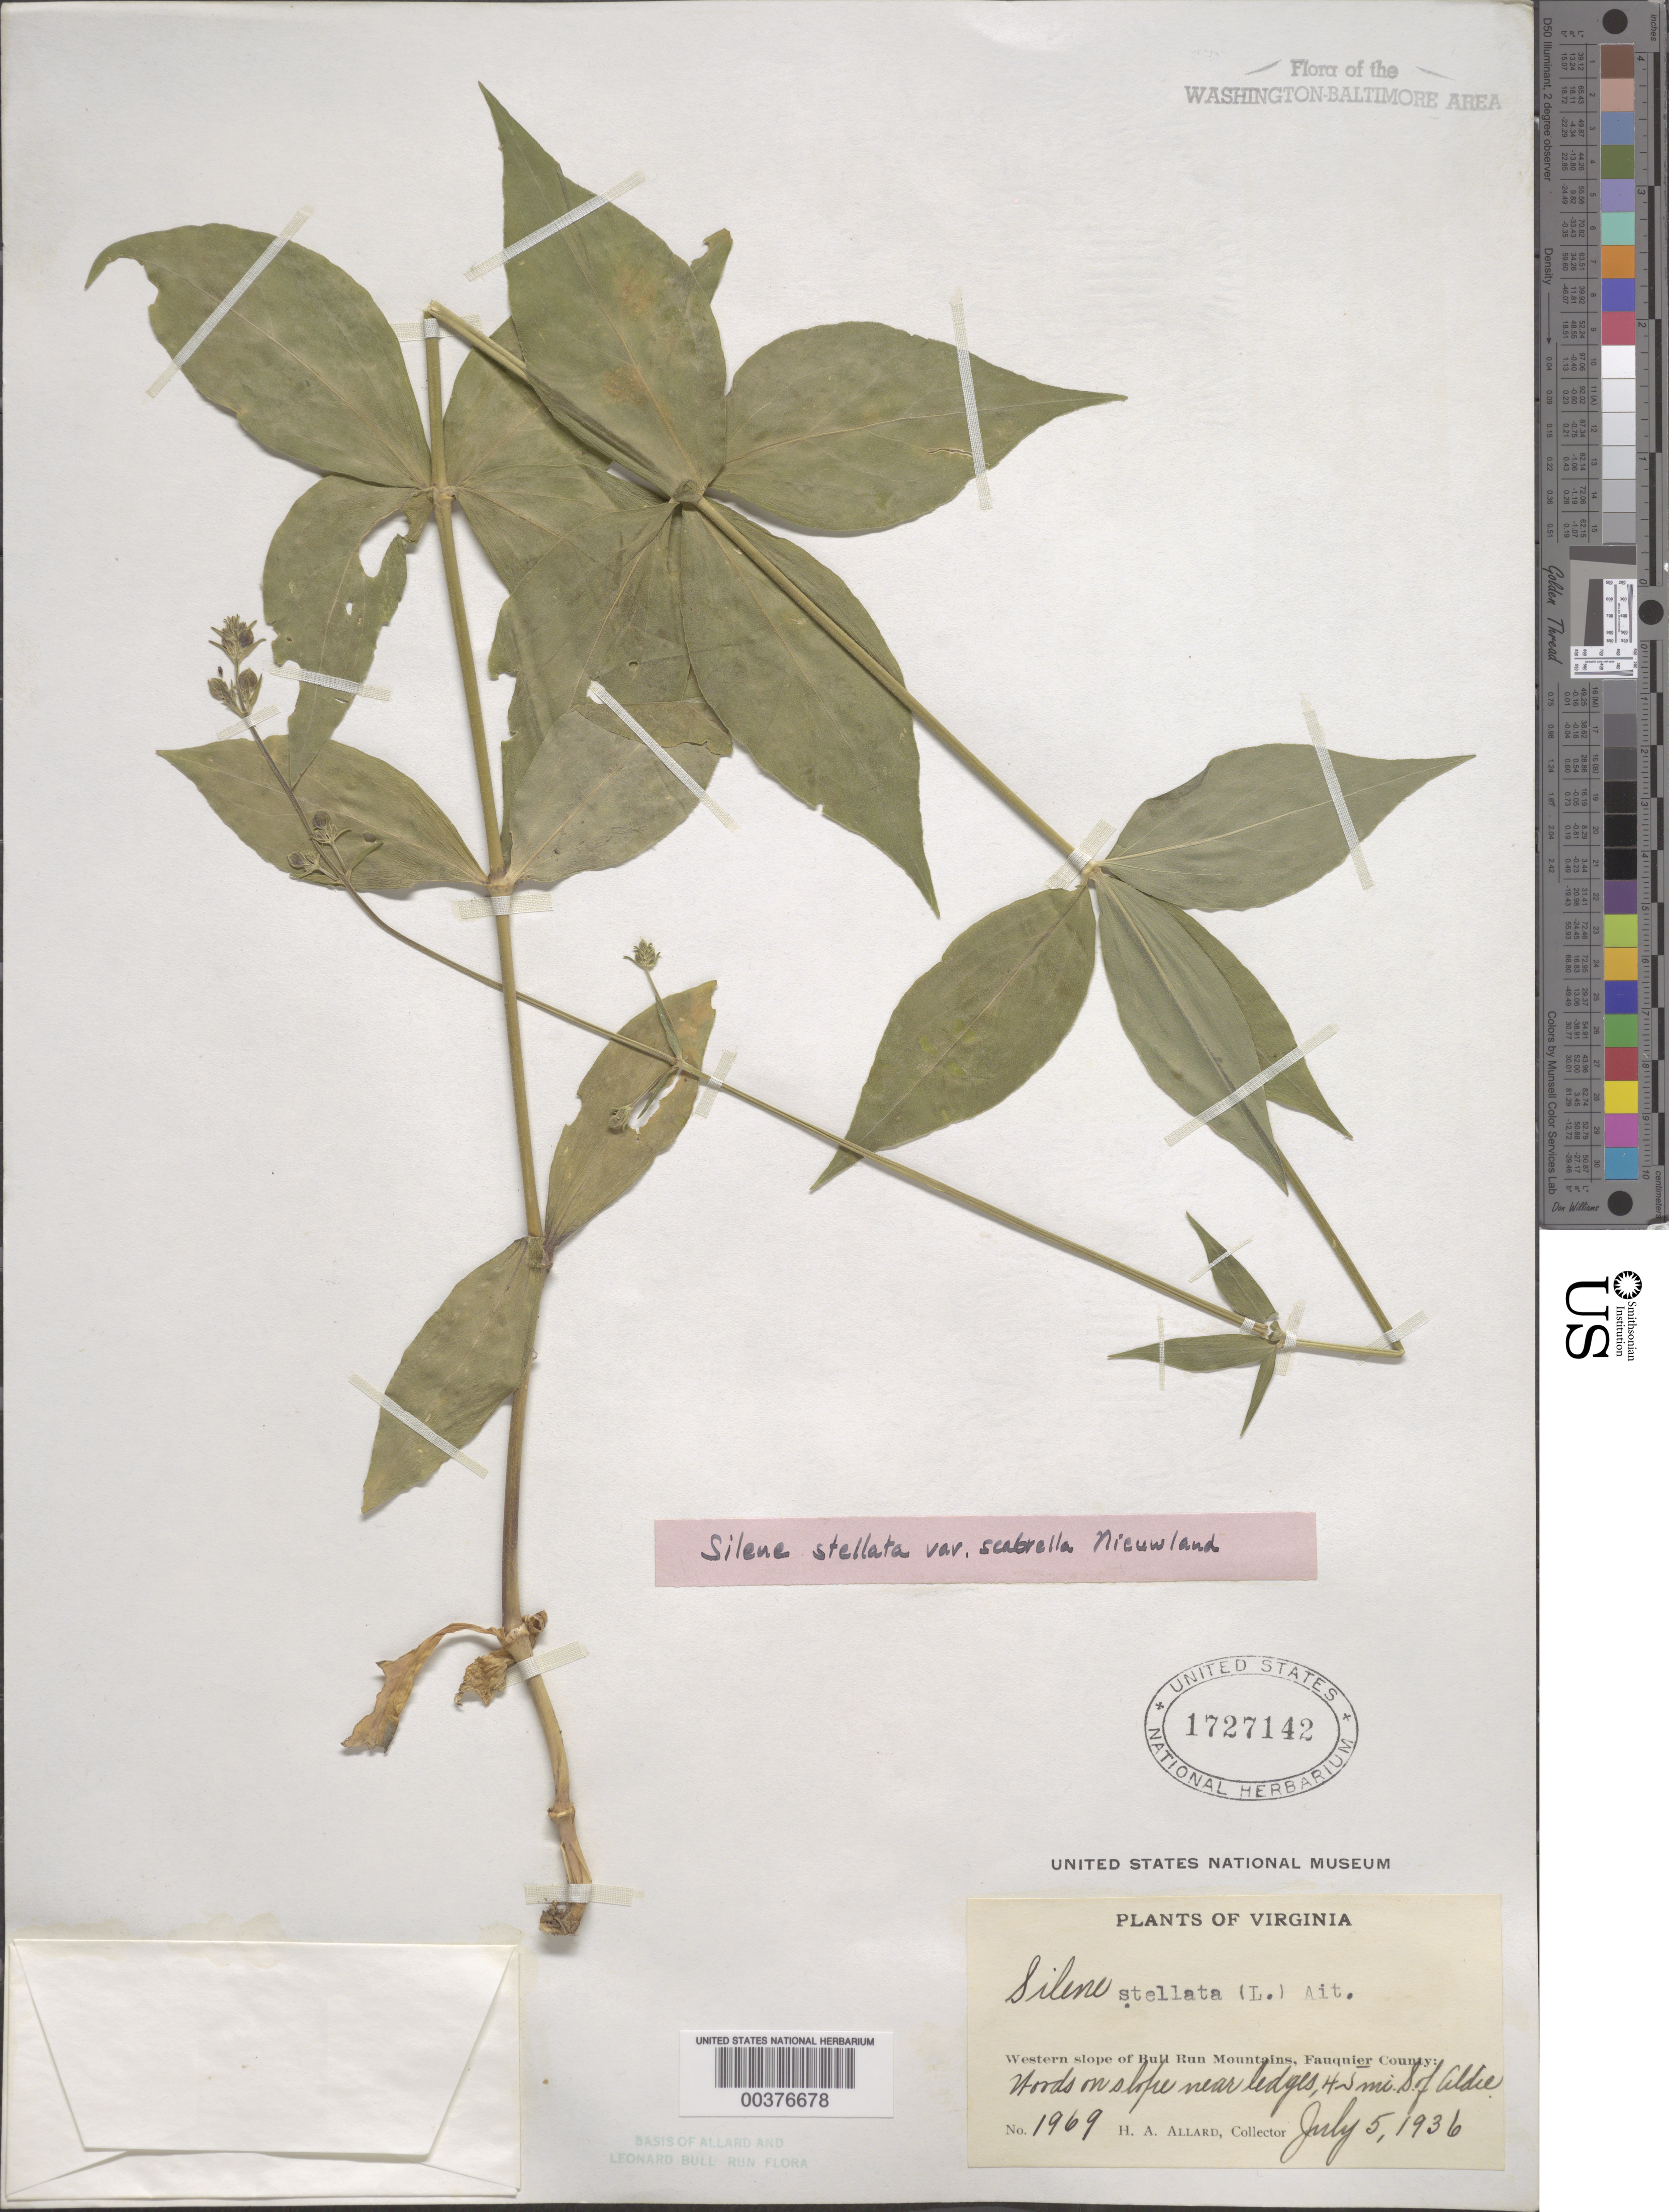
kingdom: Plantae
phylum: Tracheophyta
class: Magnoliopsida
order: Caryophyllales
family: Caryophyllaceae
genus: Silene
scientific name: Silene stellata var. scabrella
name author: (Nieuwl.) E.J. Palmer & Steyerm.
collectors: H. A. Allard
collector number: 1969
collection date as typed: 05 Jul 1936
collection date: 1936-07-05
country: United States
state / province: Virginia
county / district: Fauquier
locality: South of Aldie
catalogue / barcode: US 1727142